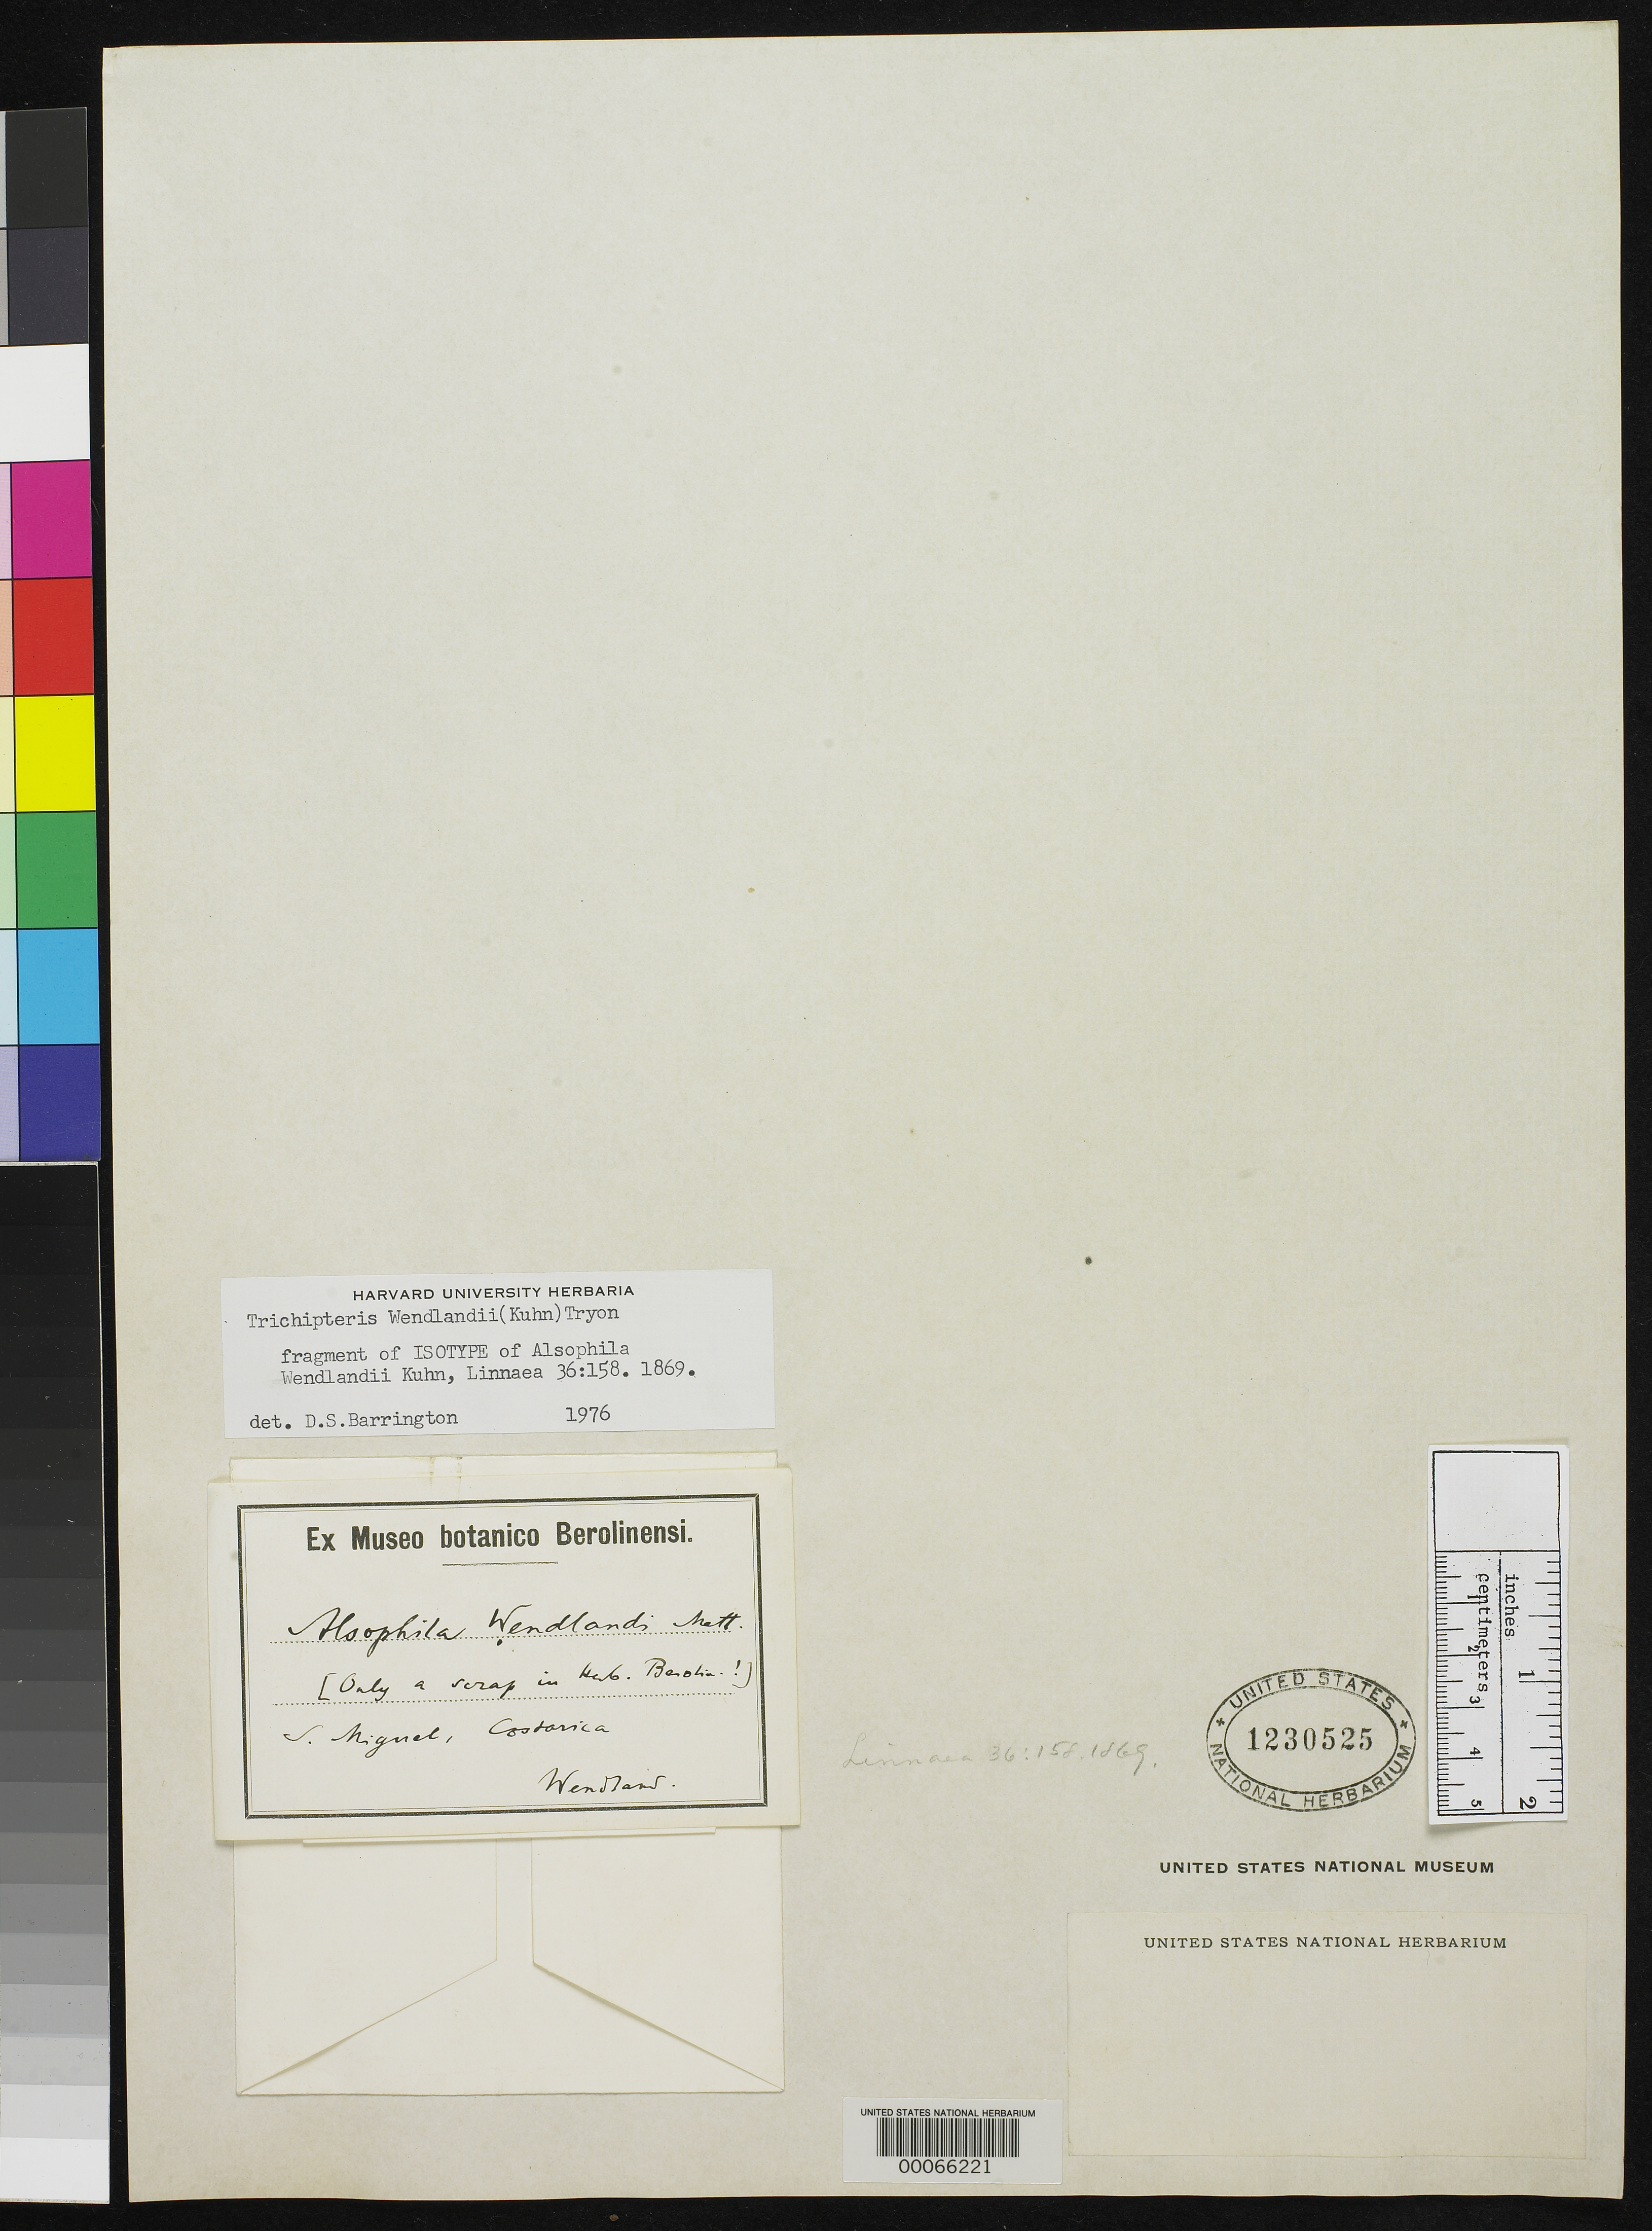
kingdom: Plantae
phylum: Tracheophyta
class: Polypodiopsida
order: Cyatheales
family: Cyatheaceae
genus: Alsophila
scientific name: Alsophila wendlandii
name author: Mett.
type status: Type Fragment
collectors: -- Wendland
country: Costa Rica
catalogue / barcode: US 1230525